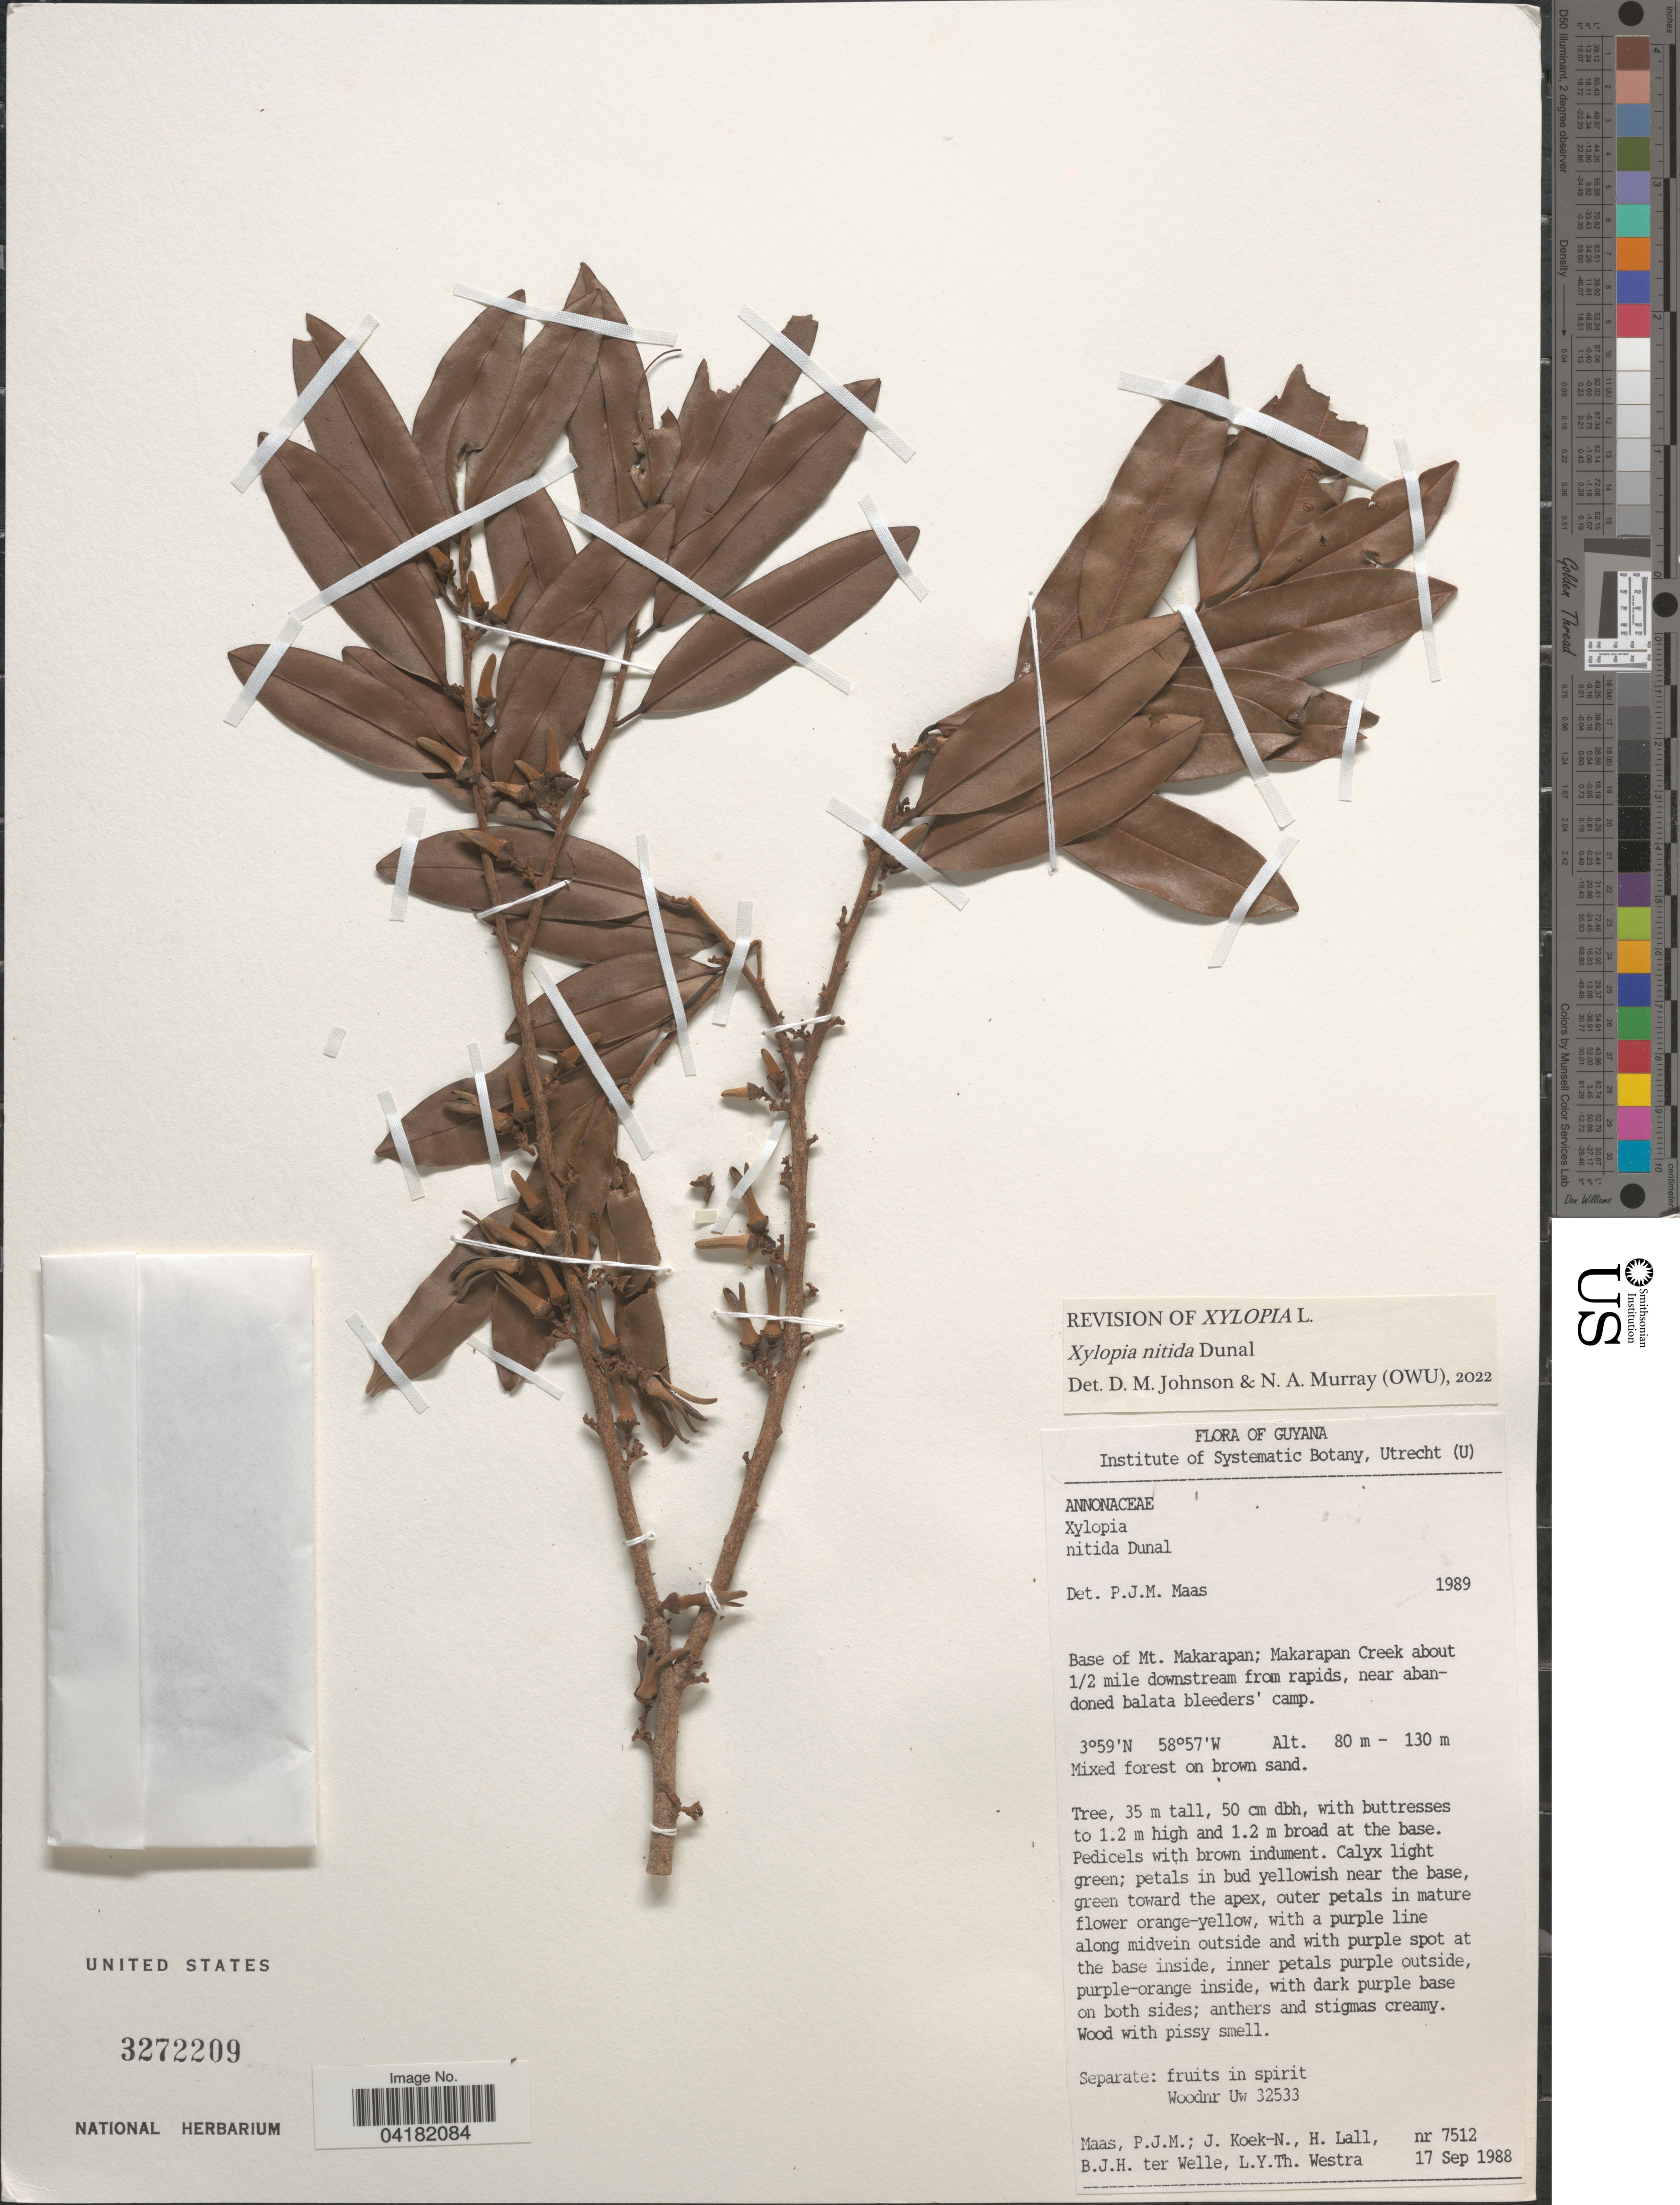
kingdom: Plantae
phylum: Tracheophyta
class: Magnoliopsida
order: Magnoliales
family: Annonaceae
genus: Xylopia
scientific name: Xylopia nitida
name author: Dunal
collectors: P. Maas, J. Koek-Noorman, H. Lall, B. Welle & L. Y. T. Westra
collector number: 7512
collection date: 1988-09-17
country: Guyana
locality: Base of Mt. Makarapan; Makarapan Creek about 1/2 mile downstream from rapids, near abandoned balata bleeders' camp.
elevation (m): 80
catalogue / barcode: US 3272209